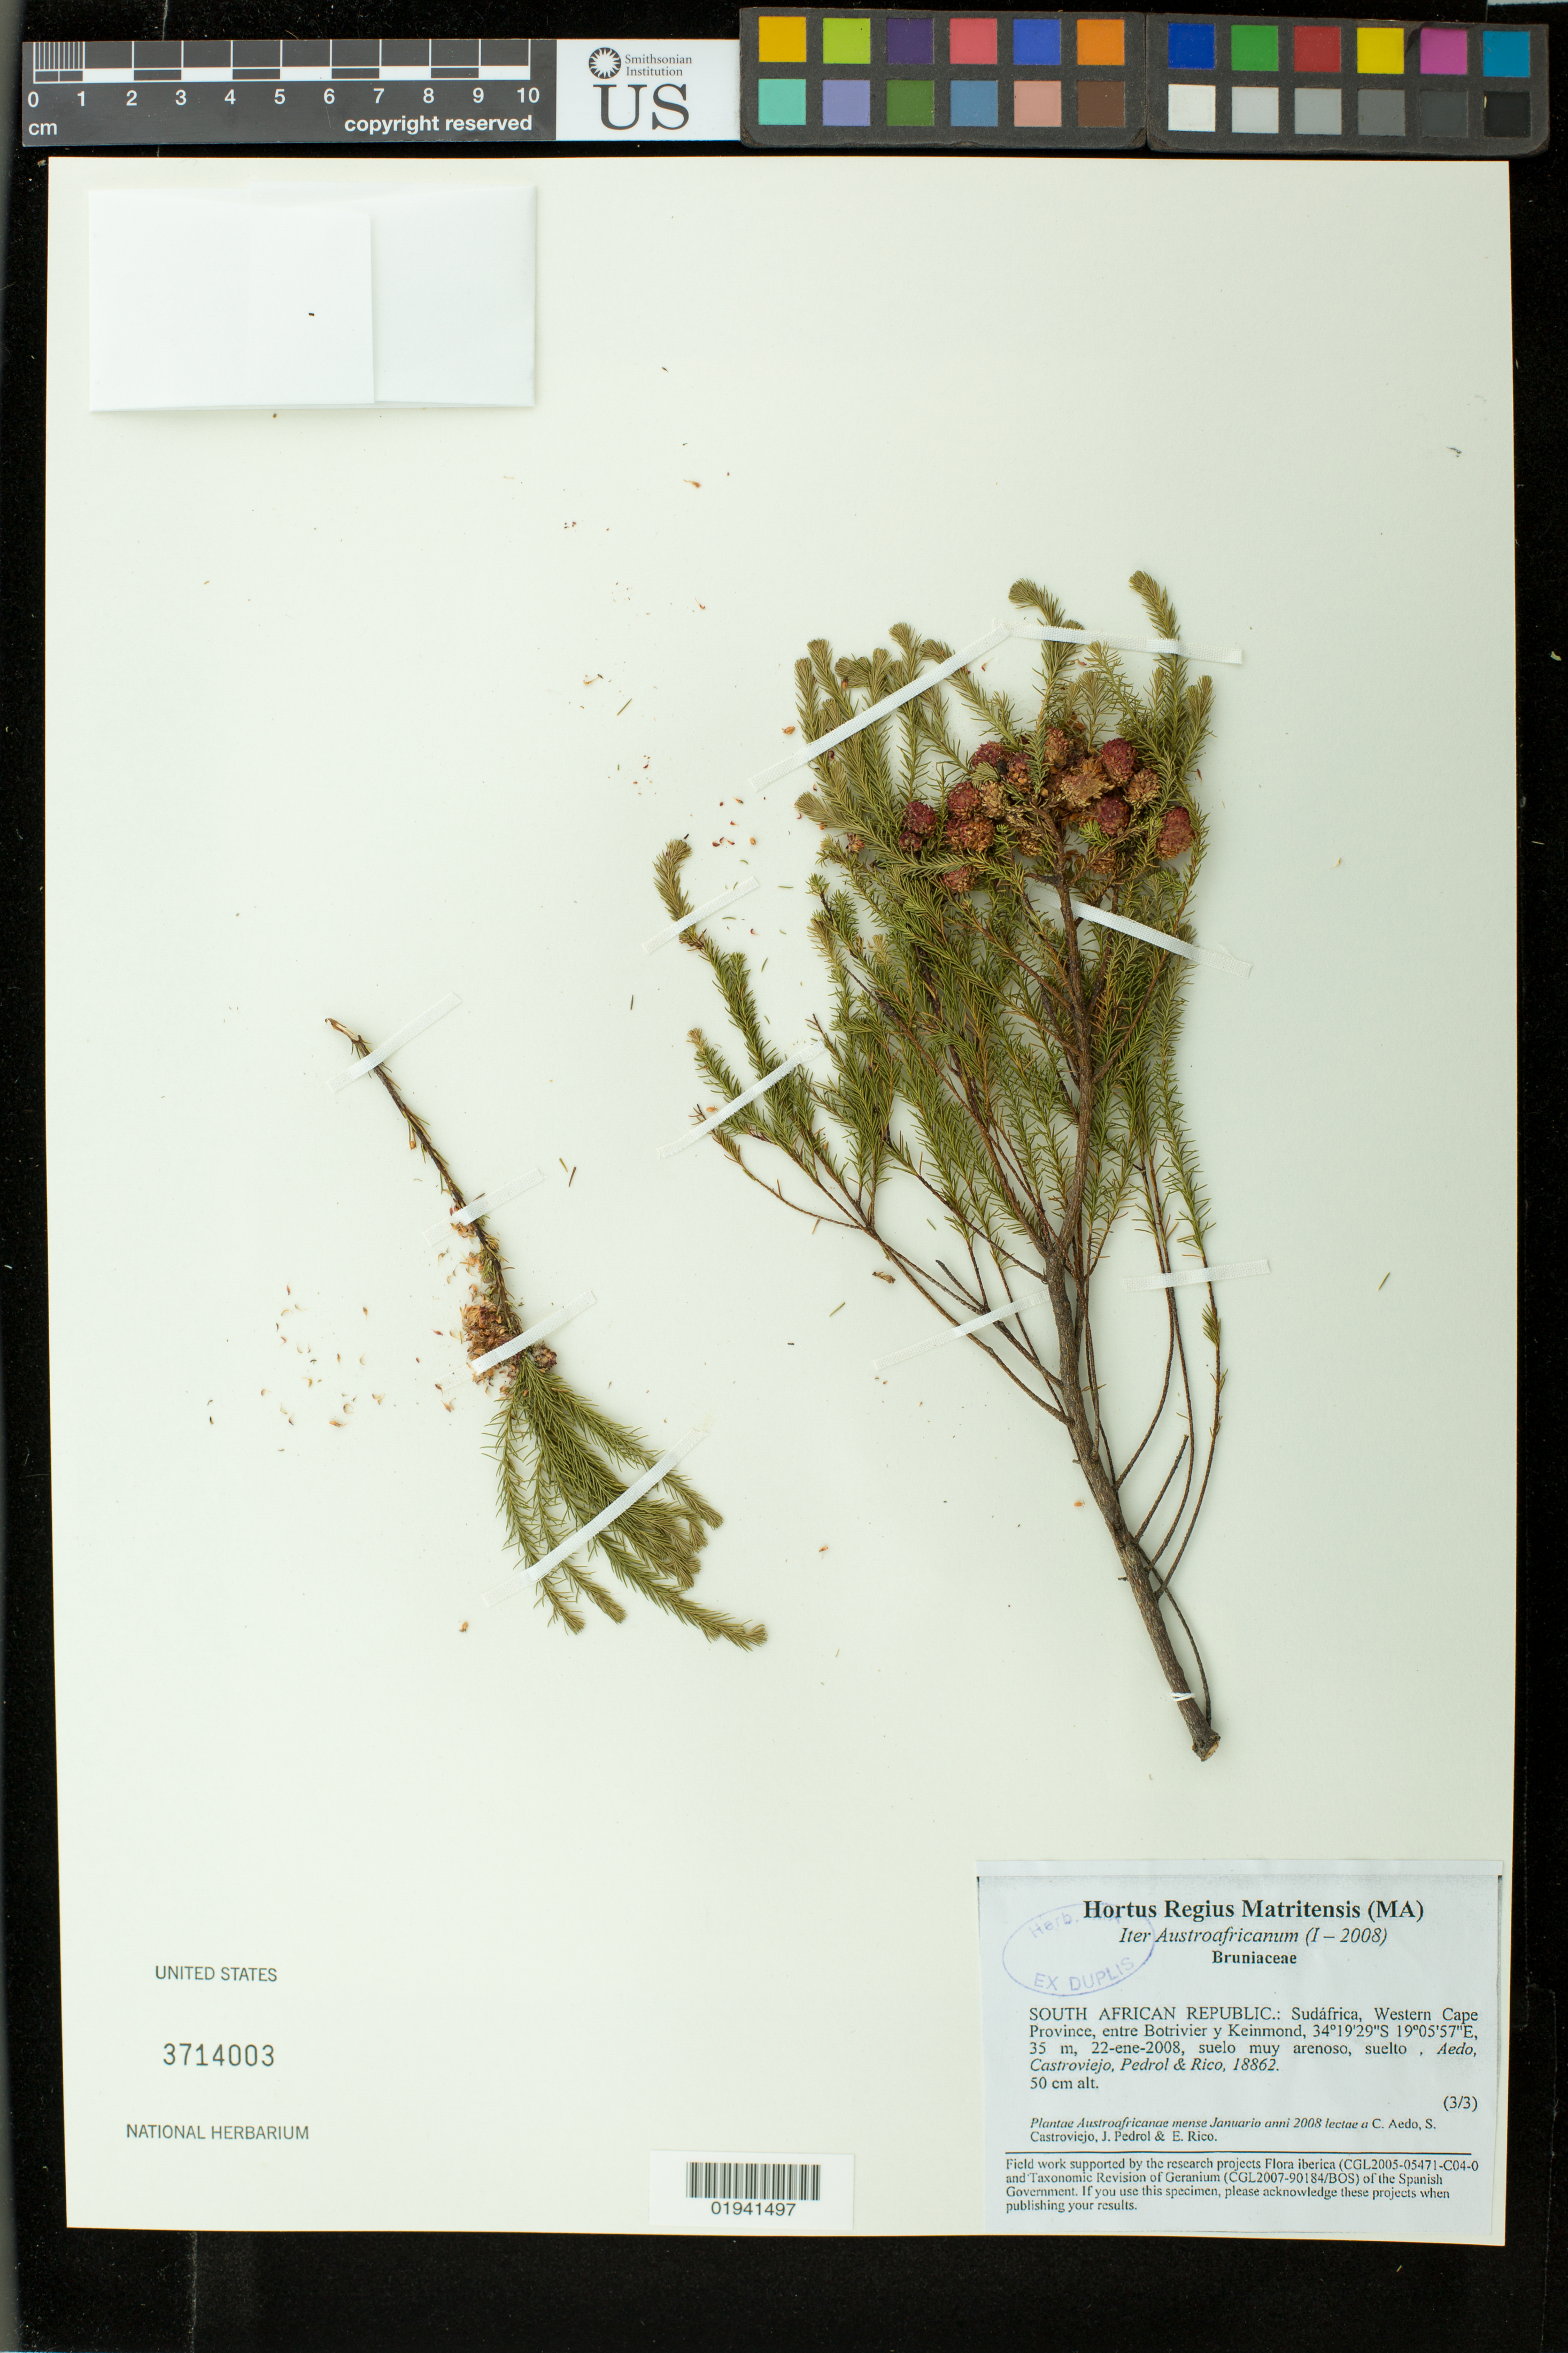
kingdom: Plantae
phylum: Tracheophyta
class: Magnoliopsida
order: Bruniales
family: Bruniaceae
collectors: C. Aedo, S. Castroviejo, J. Pedrol & E. Rico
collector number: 18862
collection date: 2008-01-22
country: South Africa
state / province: Western Cape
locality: entre Botrivier y Keinmond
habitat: suelo muy arenoso, suelto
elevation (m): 35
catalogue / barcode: US 3714003